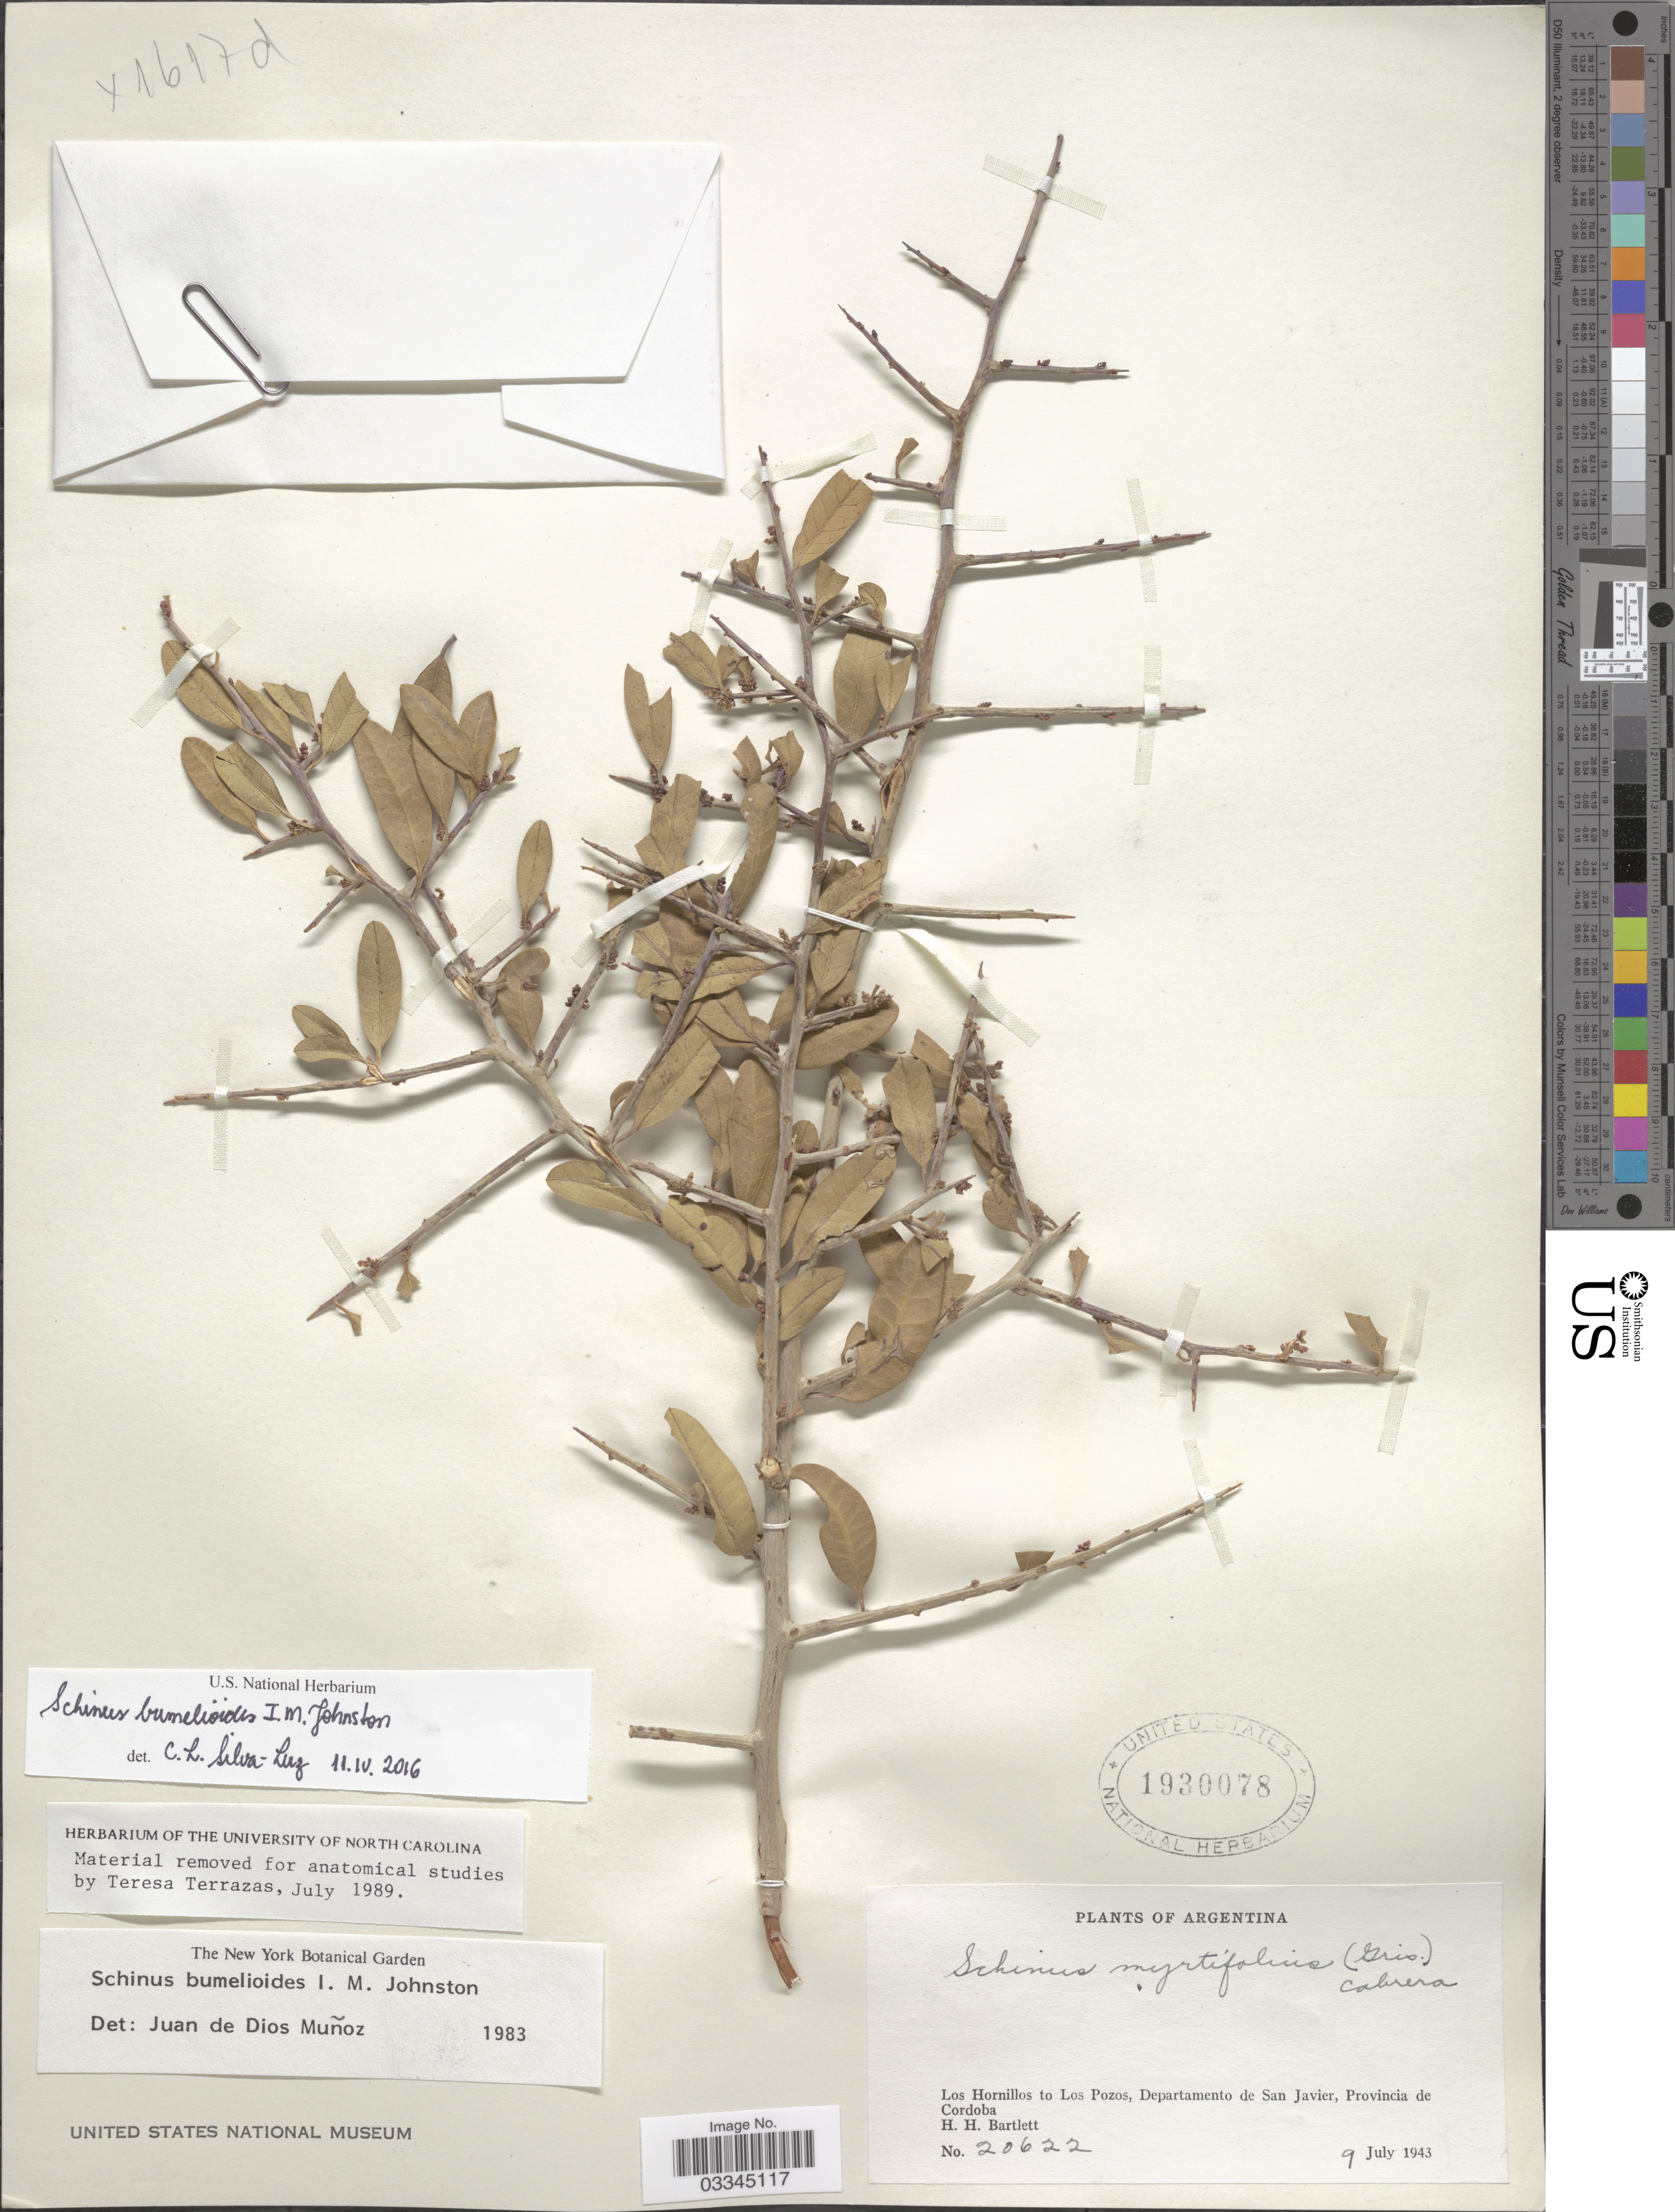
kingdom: Plantae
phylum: Tracheophyta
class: Magnoliopsida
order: Sapindales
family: Anacardiaceae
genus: Schinus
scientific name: Schinus bumelioides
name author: I.M. Johnst.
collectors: H. H. Bartlett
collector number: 20622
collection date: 1943-07-09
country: Argentina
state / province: Cordoba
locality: Los Hornillos to Los Pozos, Departamento de San Javier.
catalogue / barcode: US 1930078